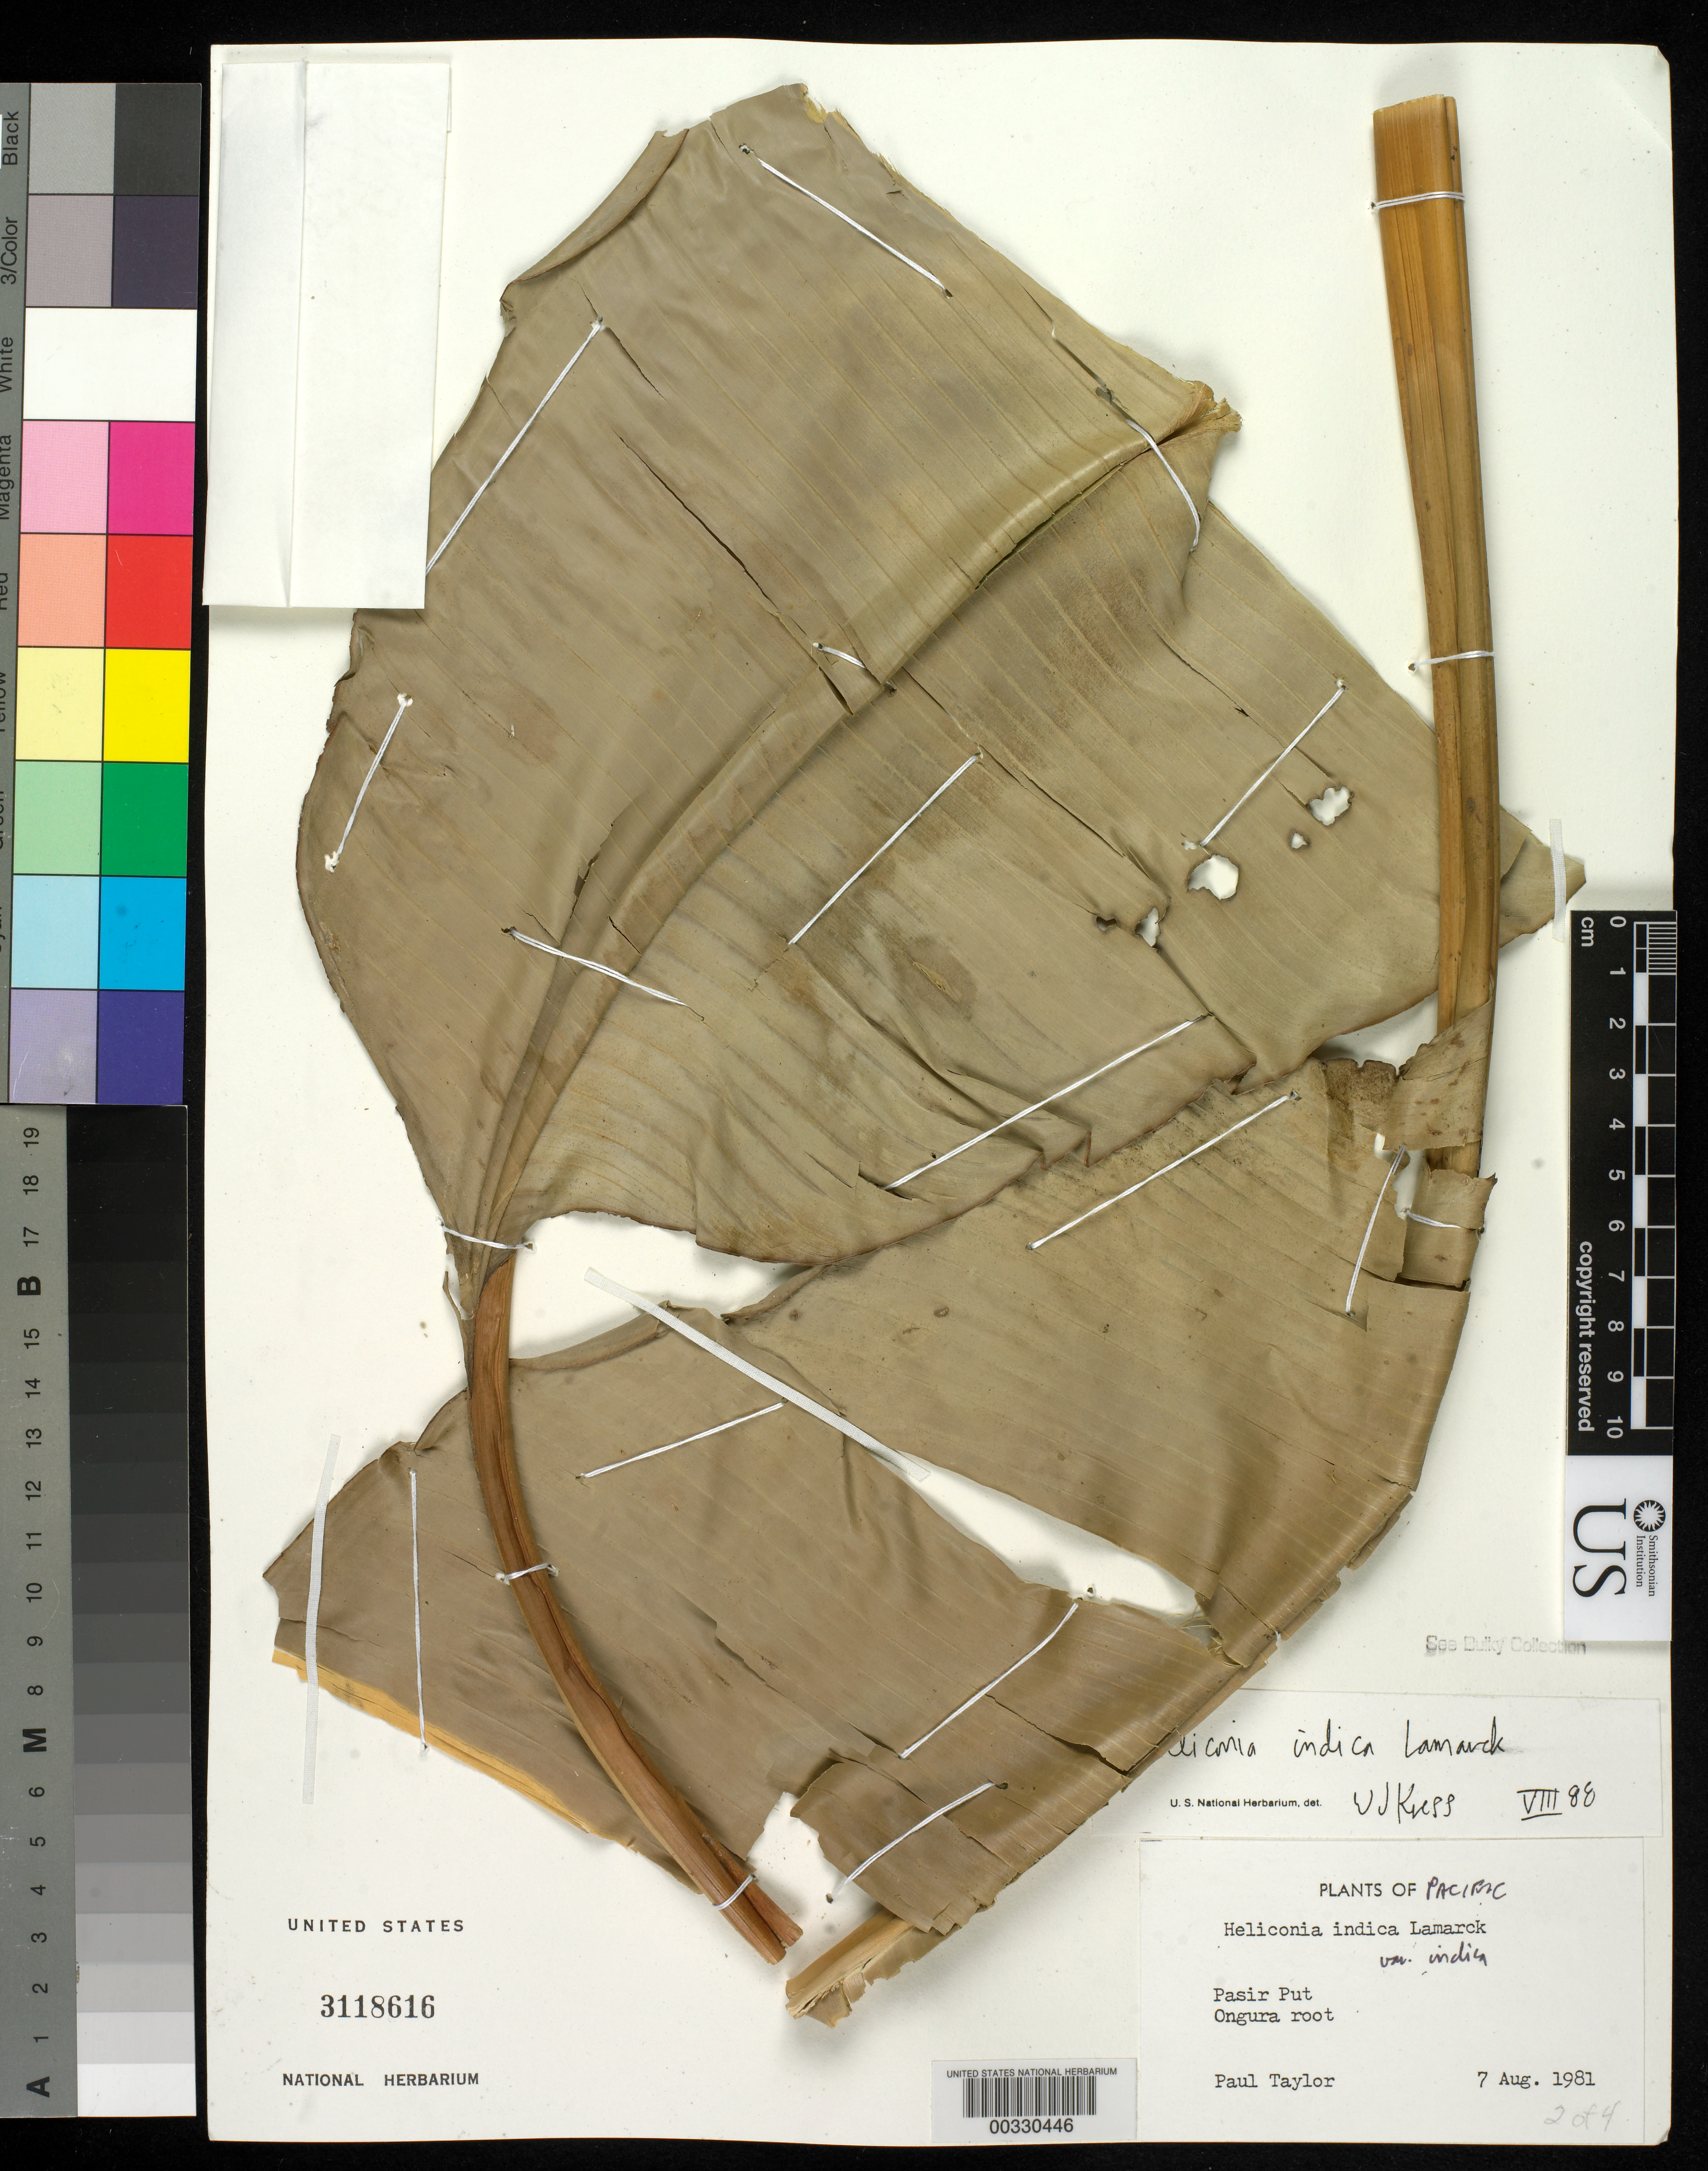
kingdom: Plantae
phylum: Tracheophyta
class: Liliopsida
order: Zingiberales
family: Heliconiaceae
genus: Heliconia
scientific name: Heliconia indica var. indica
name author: Lam.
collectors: P. G. Taylor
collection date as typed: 07 Aug 1981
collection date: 1981-08-07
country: Indonesia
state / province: Maluku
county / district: Maluku Utara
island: Halmahera I.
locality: Pasir Putih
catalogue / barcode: US 3118616